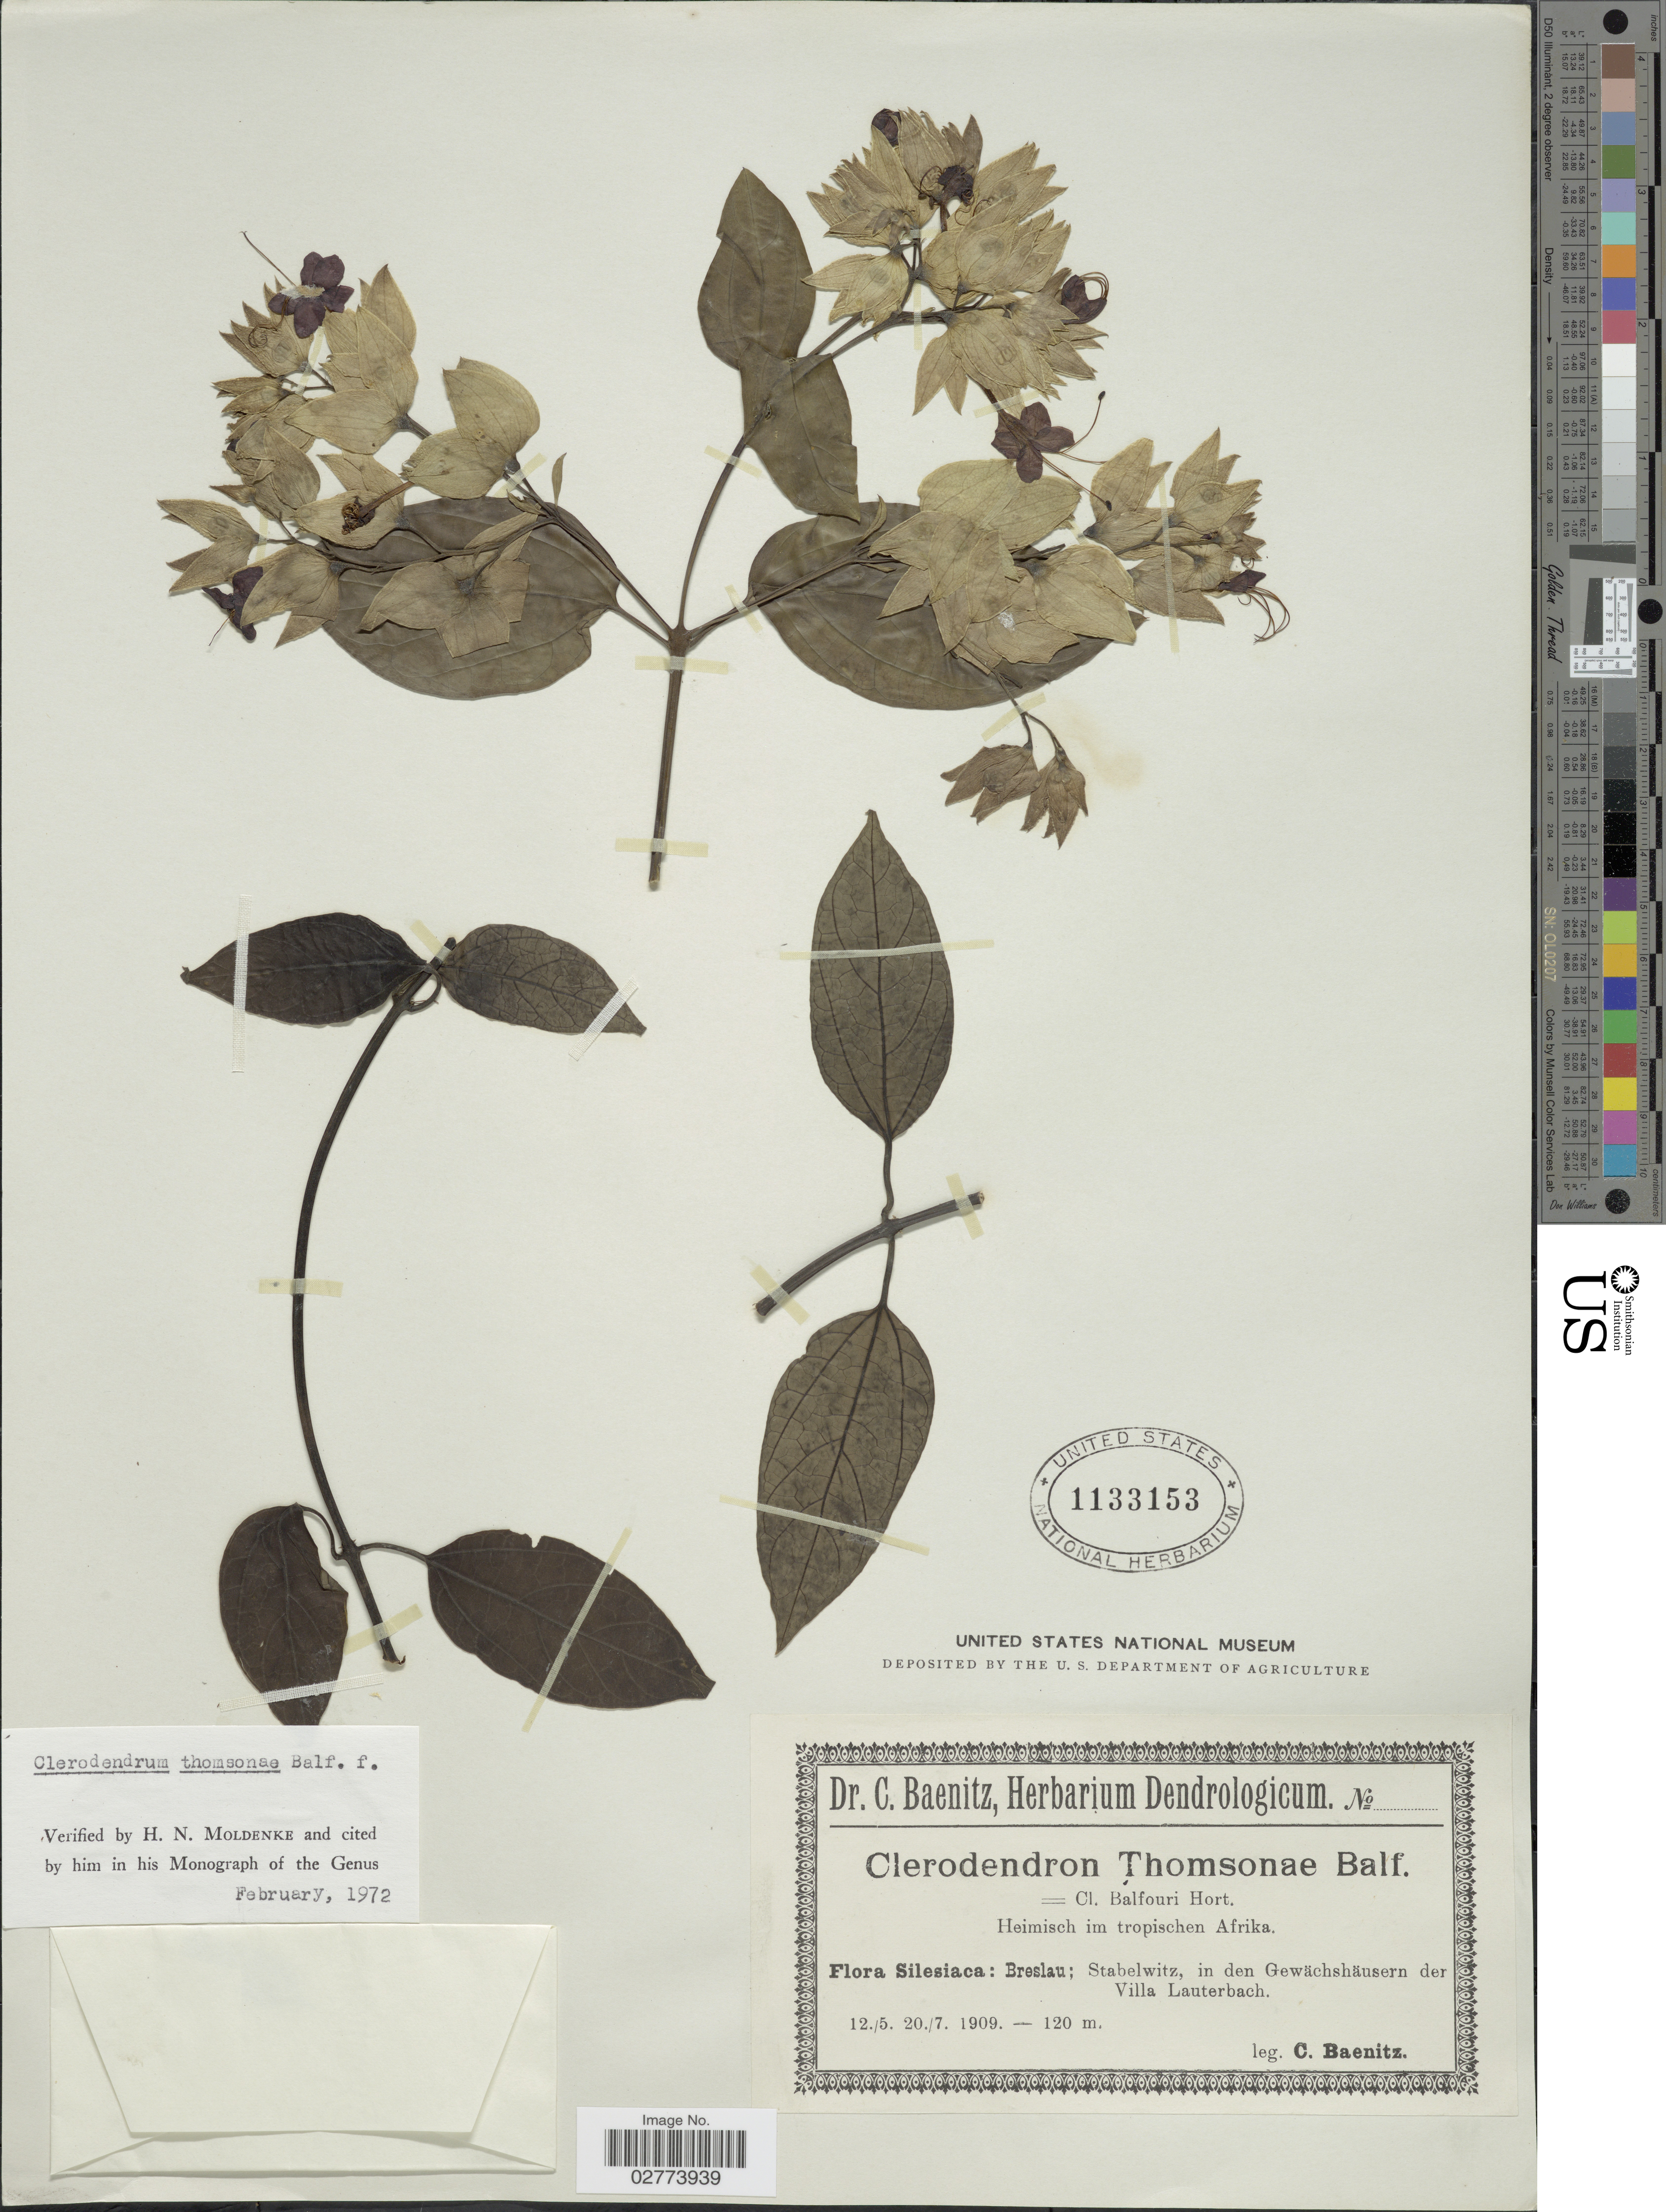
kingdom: Plantae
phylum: Tracheophyta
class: Magnoliopsida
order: Lamiales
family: Lamiaceae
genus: Clerodendrum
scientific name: Clerodendrum thomsoniae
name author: Balf.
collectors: C. G. Baenitz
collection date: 1909-05-12/1909-07-20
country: Poland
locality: Silesiaca: Breslau; Stabelwitz, in den Gewächshäusern der Villa Lauterbach.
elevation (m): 120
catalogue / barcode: US 1133153